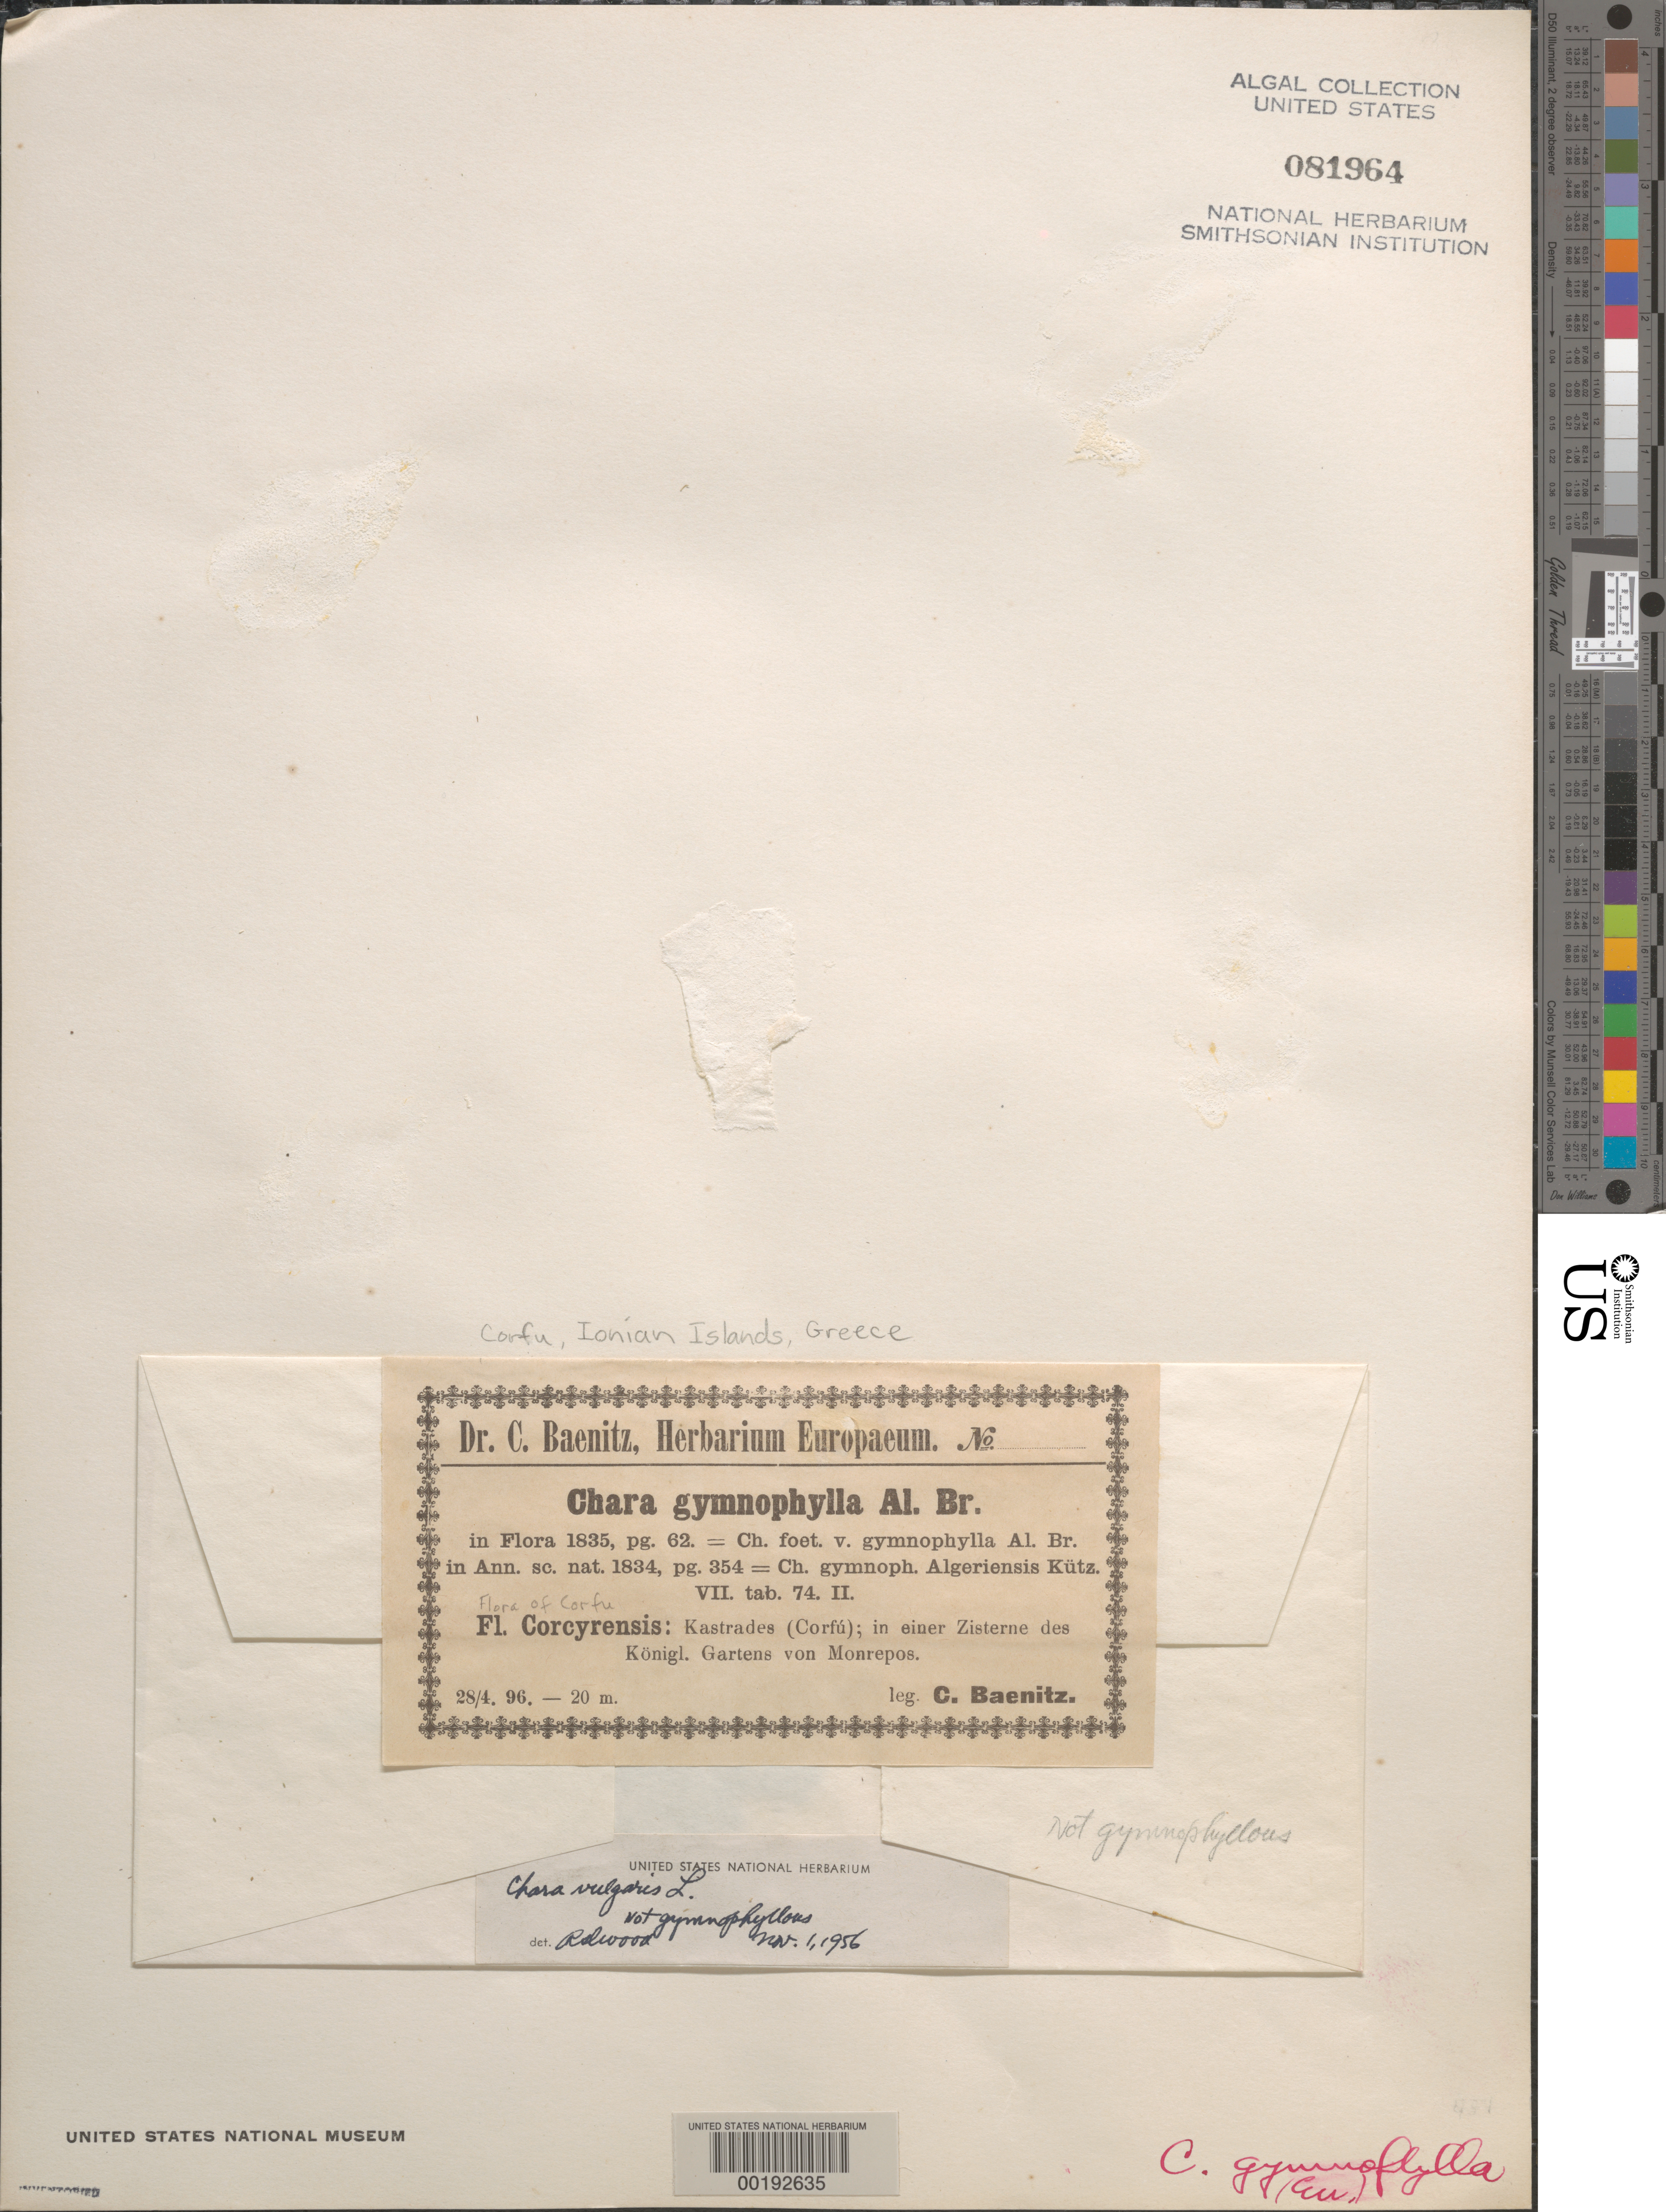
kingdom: Plantae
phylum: Charophyta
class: Charophyceae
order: Charales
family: Characeae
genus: Chara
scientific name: Chara vulgaris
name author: L.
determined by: Wood, R. D.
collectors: C. G. Baenitz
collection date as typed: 28 Apr 1896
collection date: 1896-04-28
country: Greece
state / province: Ionian Islands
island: Corfu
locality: Kastrades, Konigl. Gartens von Monrepos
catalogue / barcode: US 81964